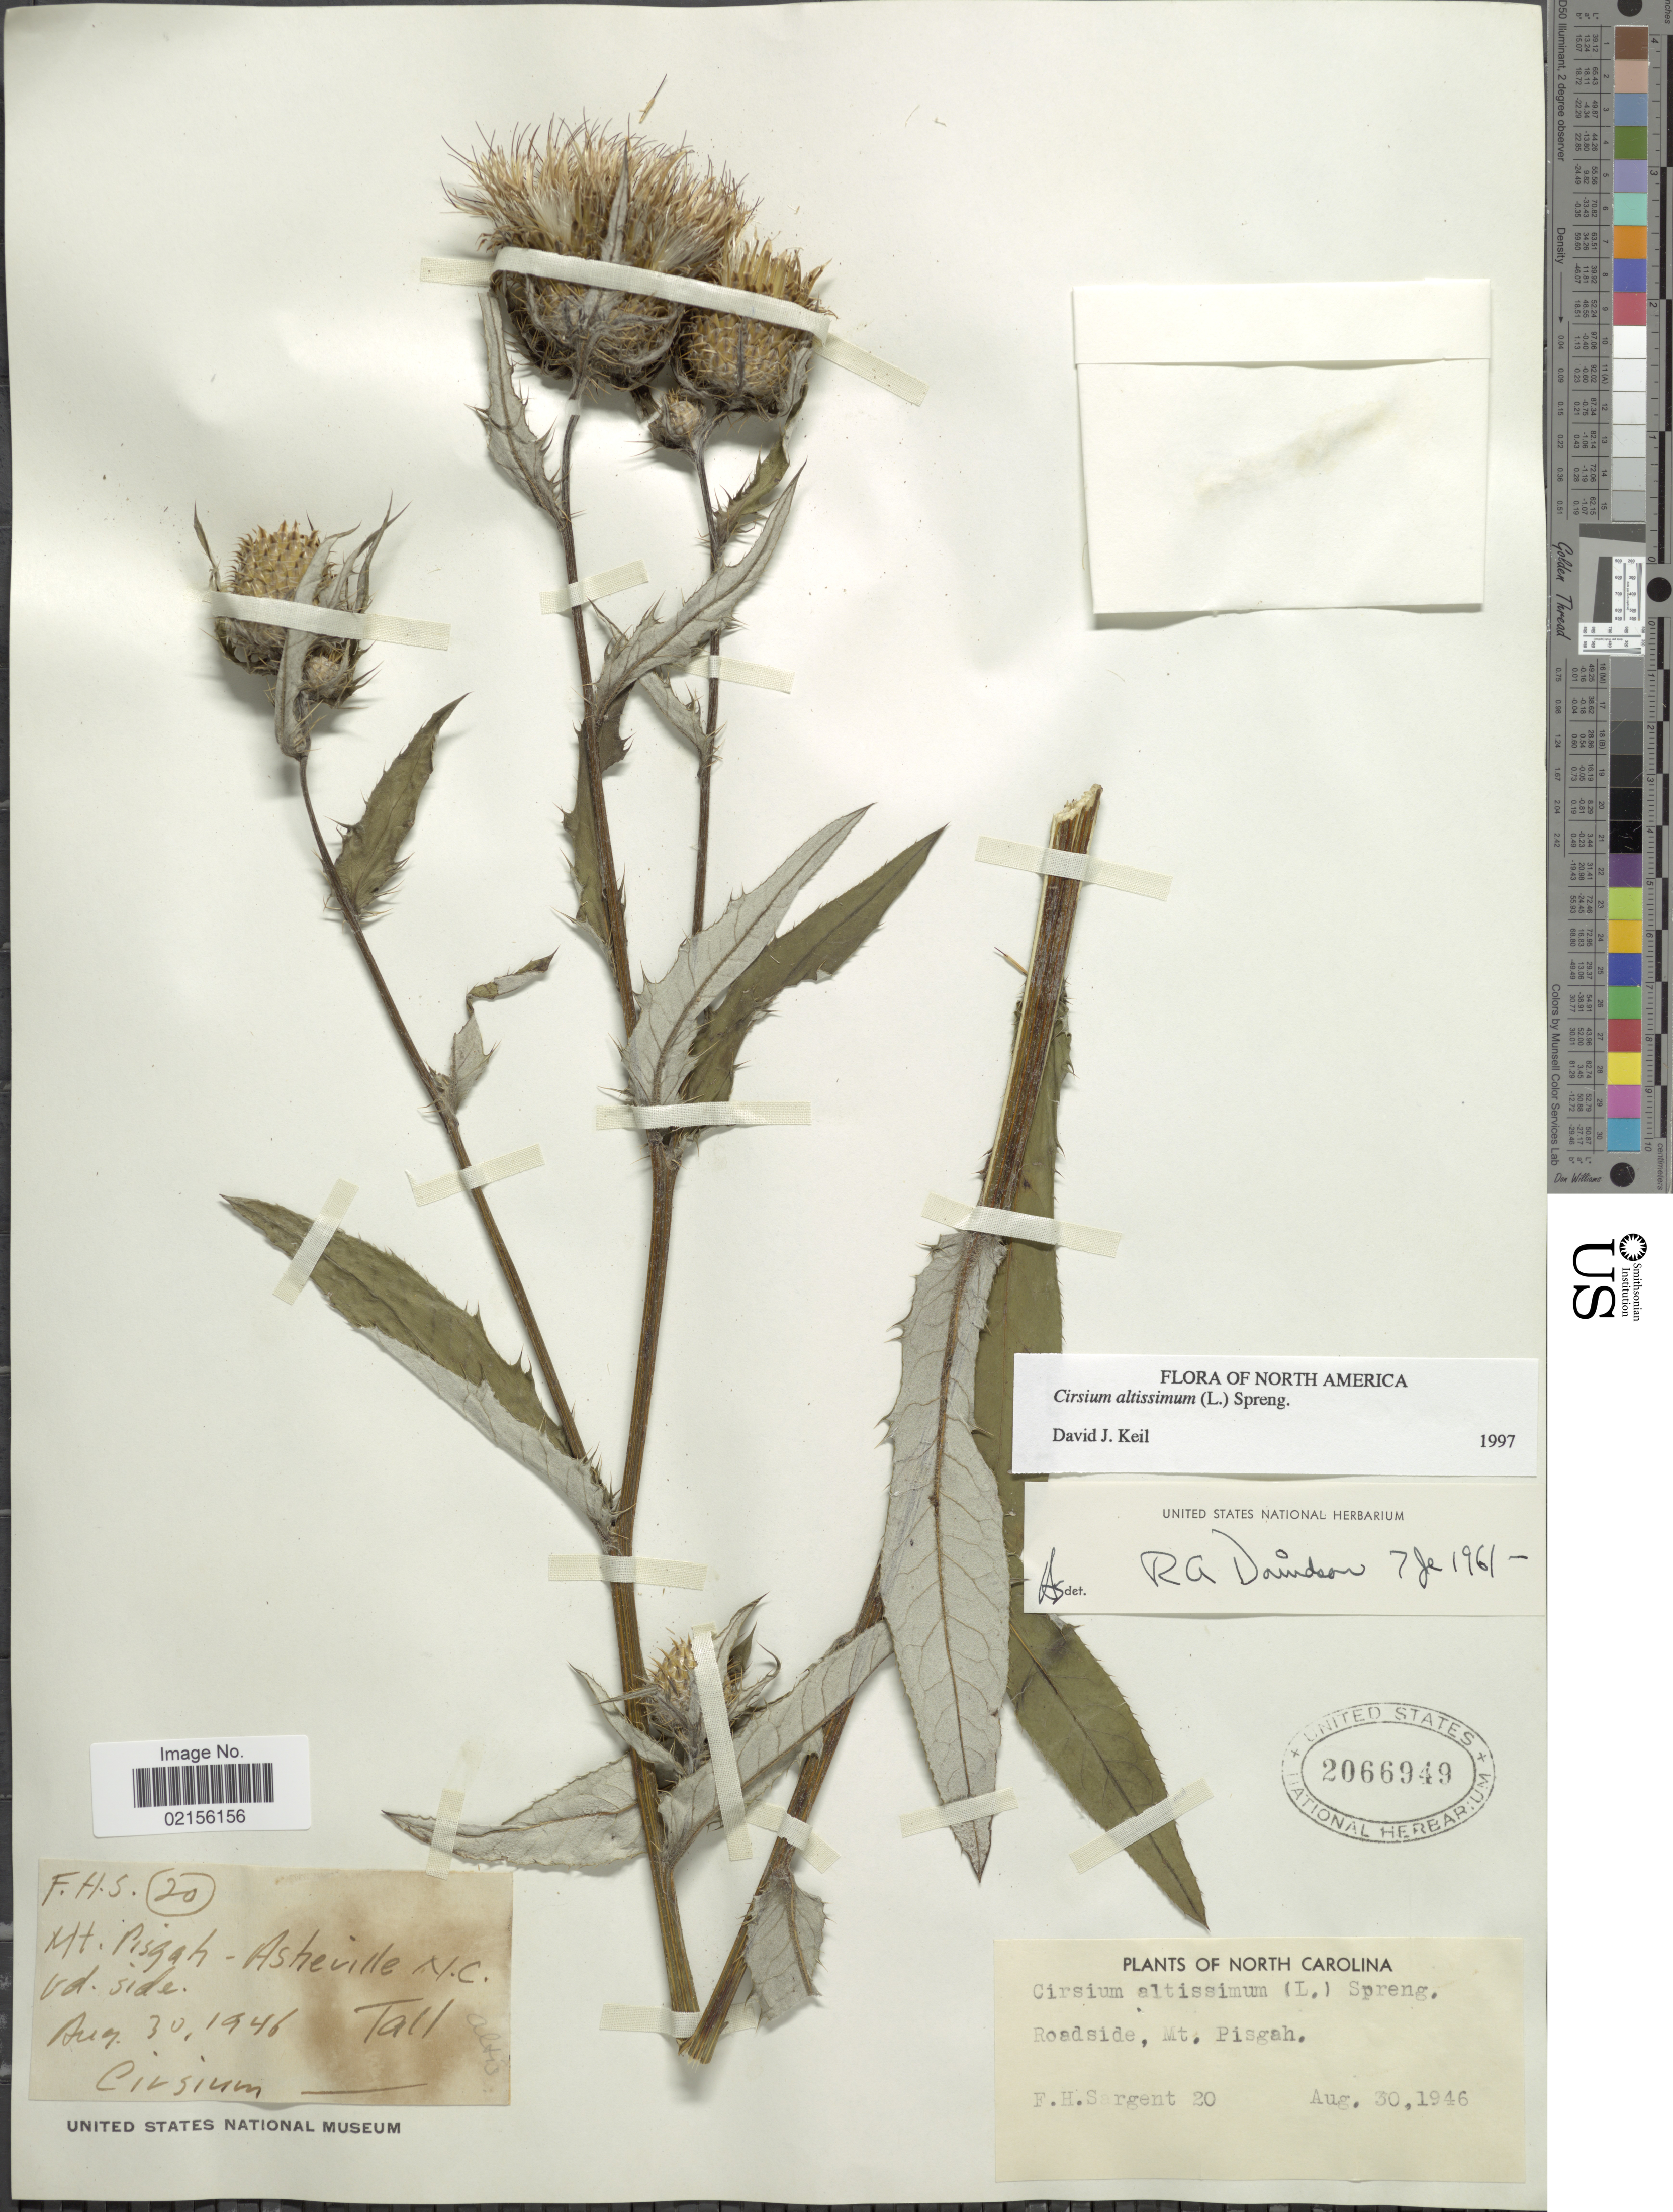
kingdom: Plantae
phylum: Tracheophyta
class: Magnoliopsida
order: Asterales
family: Asteraceae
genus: Cirsium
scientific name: Cirsium altissimum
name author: (L.) Spreng.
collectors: F. H. Sargent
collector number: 20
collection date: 1946-08-30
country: United States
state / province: North Carolina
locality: Roadside, Mt. Pisgah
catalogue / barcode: US 2066949